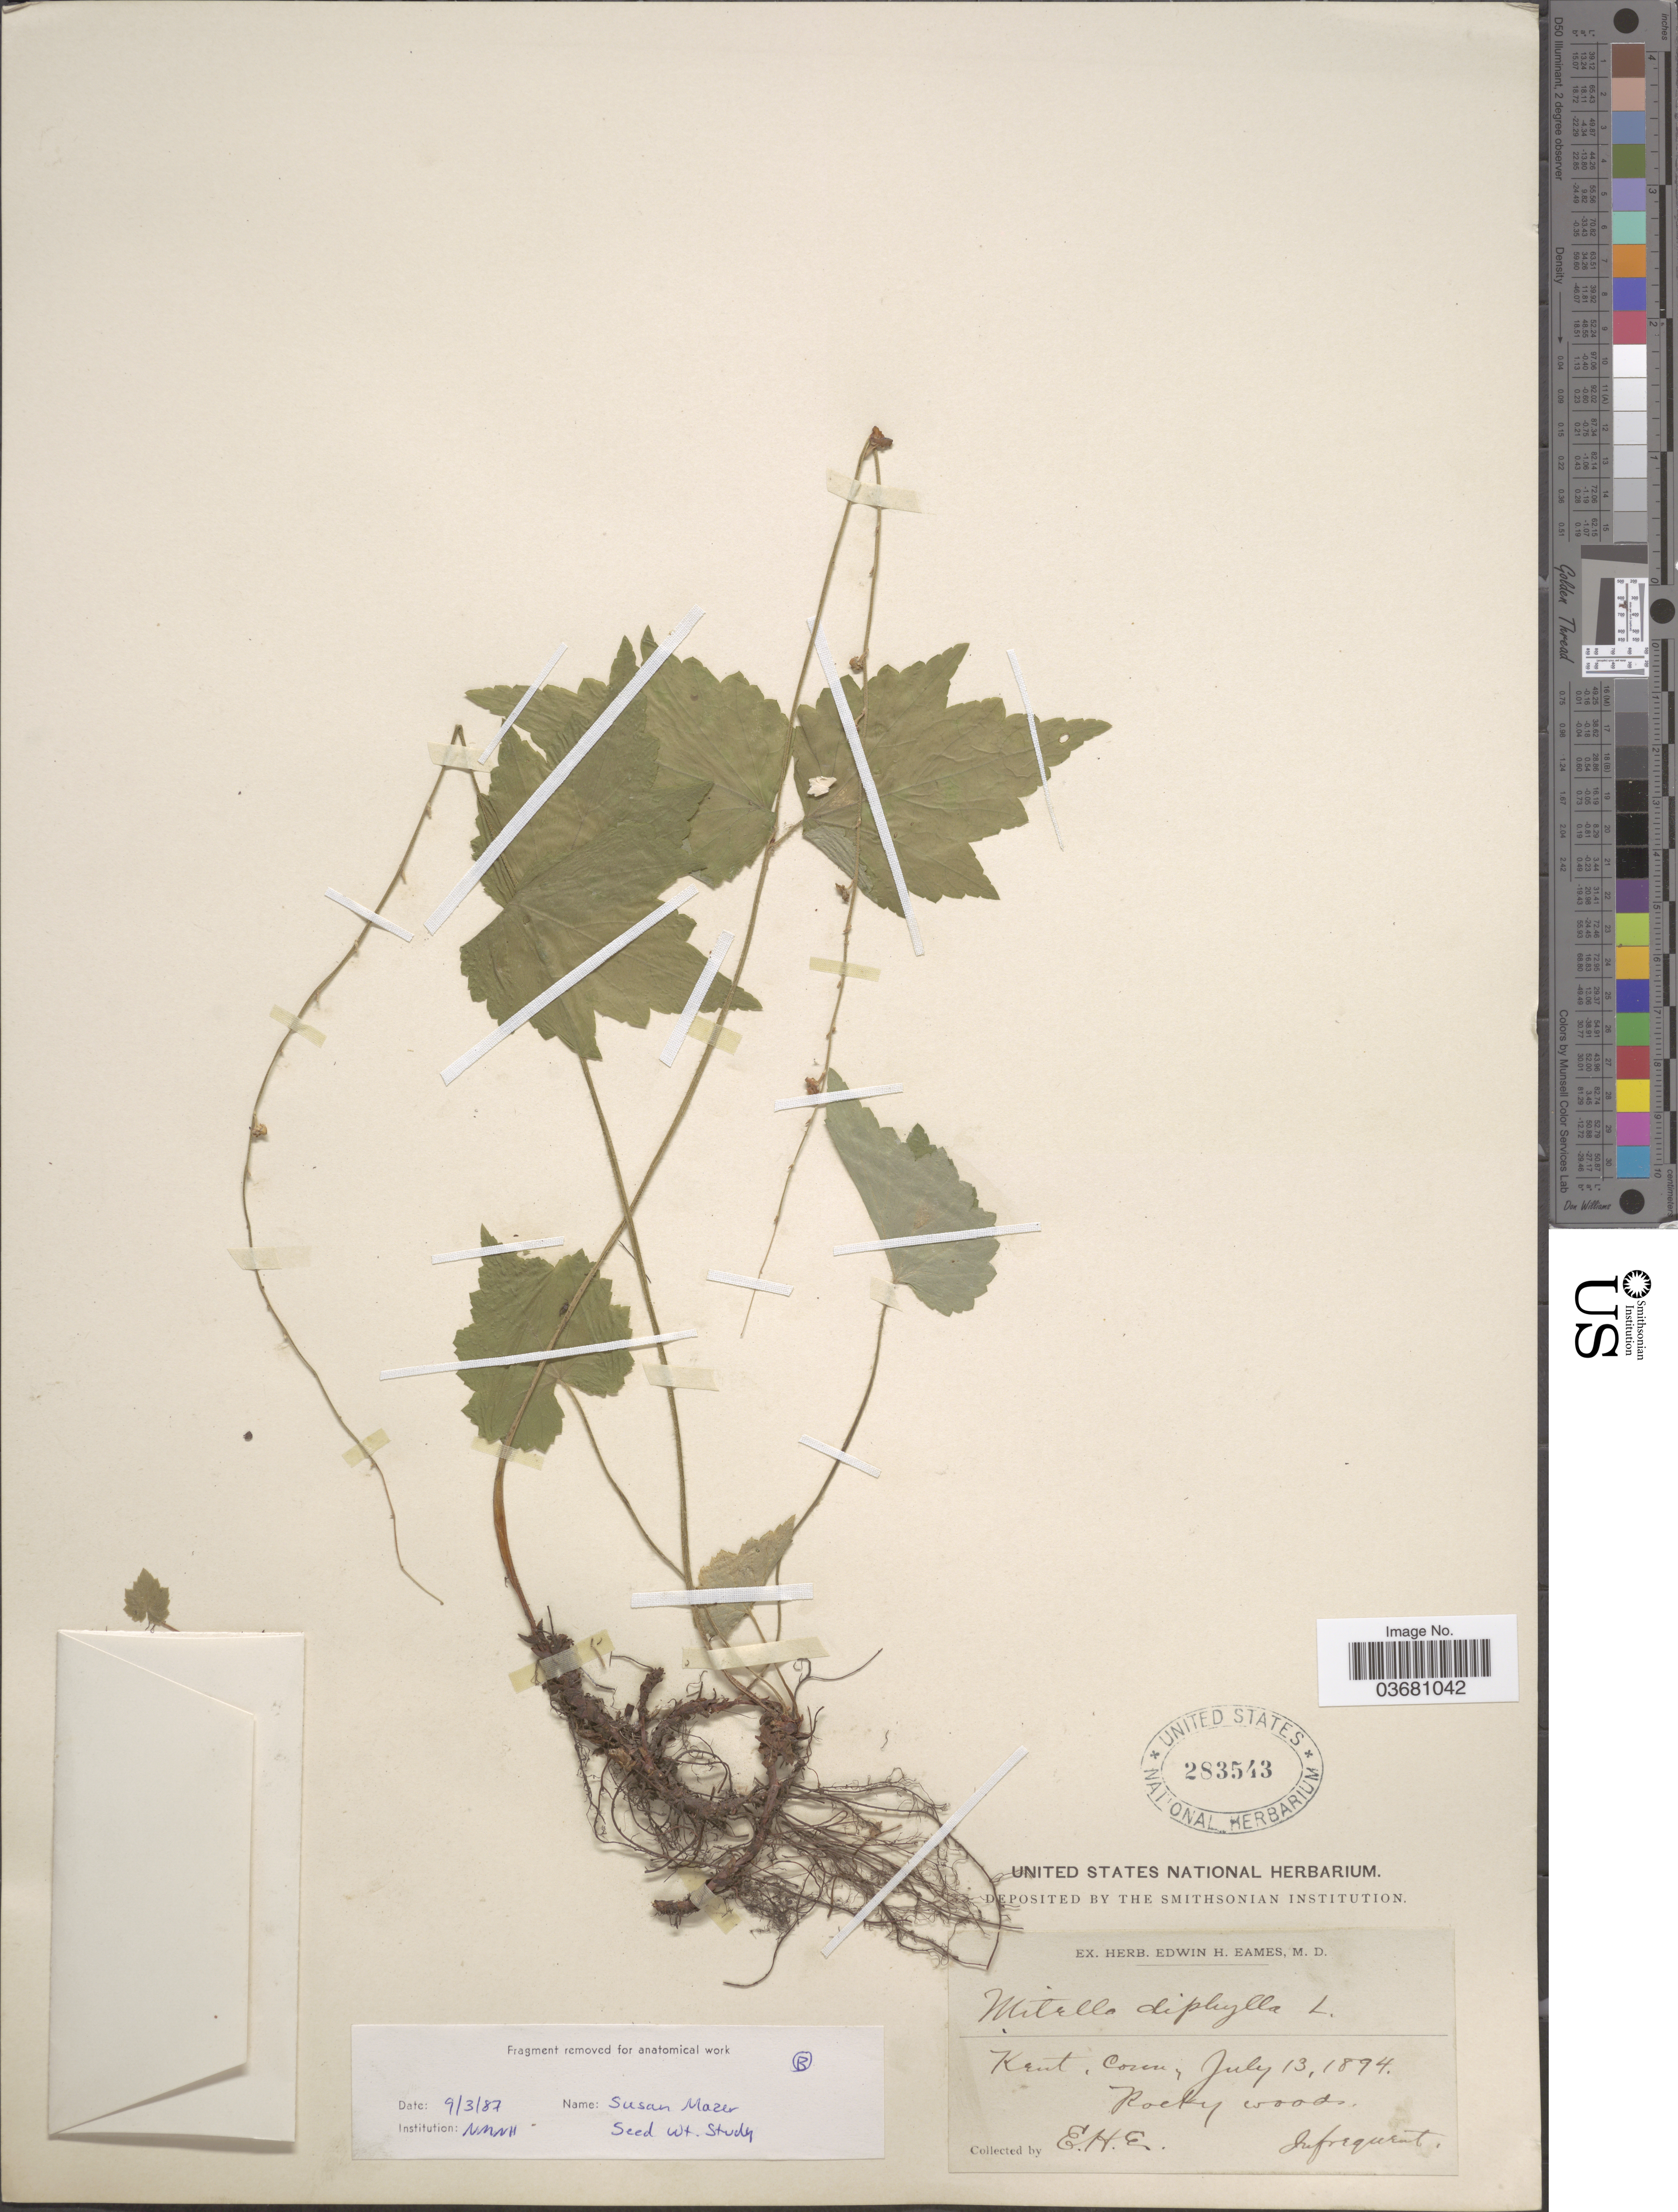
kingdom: Plantae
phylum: Tracheophyta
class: Magnoliopsida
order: Saxifragales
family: Saxifragaceae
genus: Mitella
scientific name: Mitella diphylla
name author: L.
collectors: E. H. Eames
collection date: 1894-07-13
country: United States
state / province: Connecticut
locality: Kent.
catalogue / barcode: US 283543